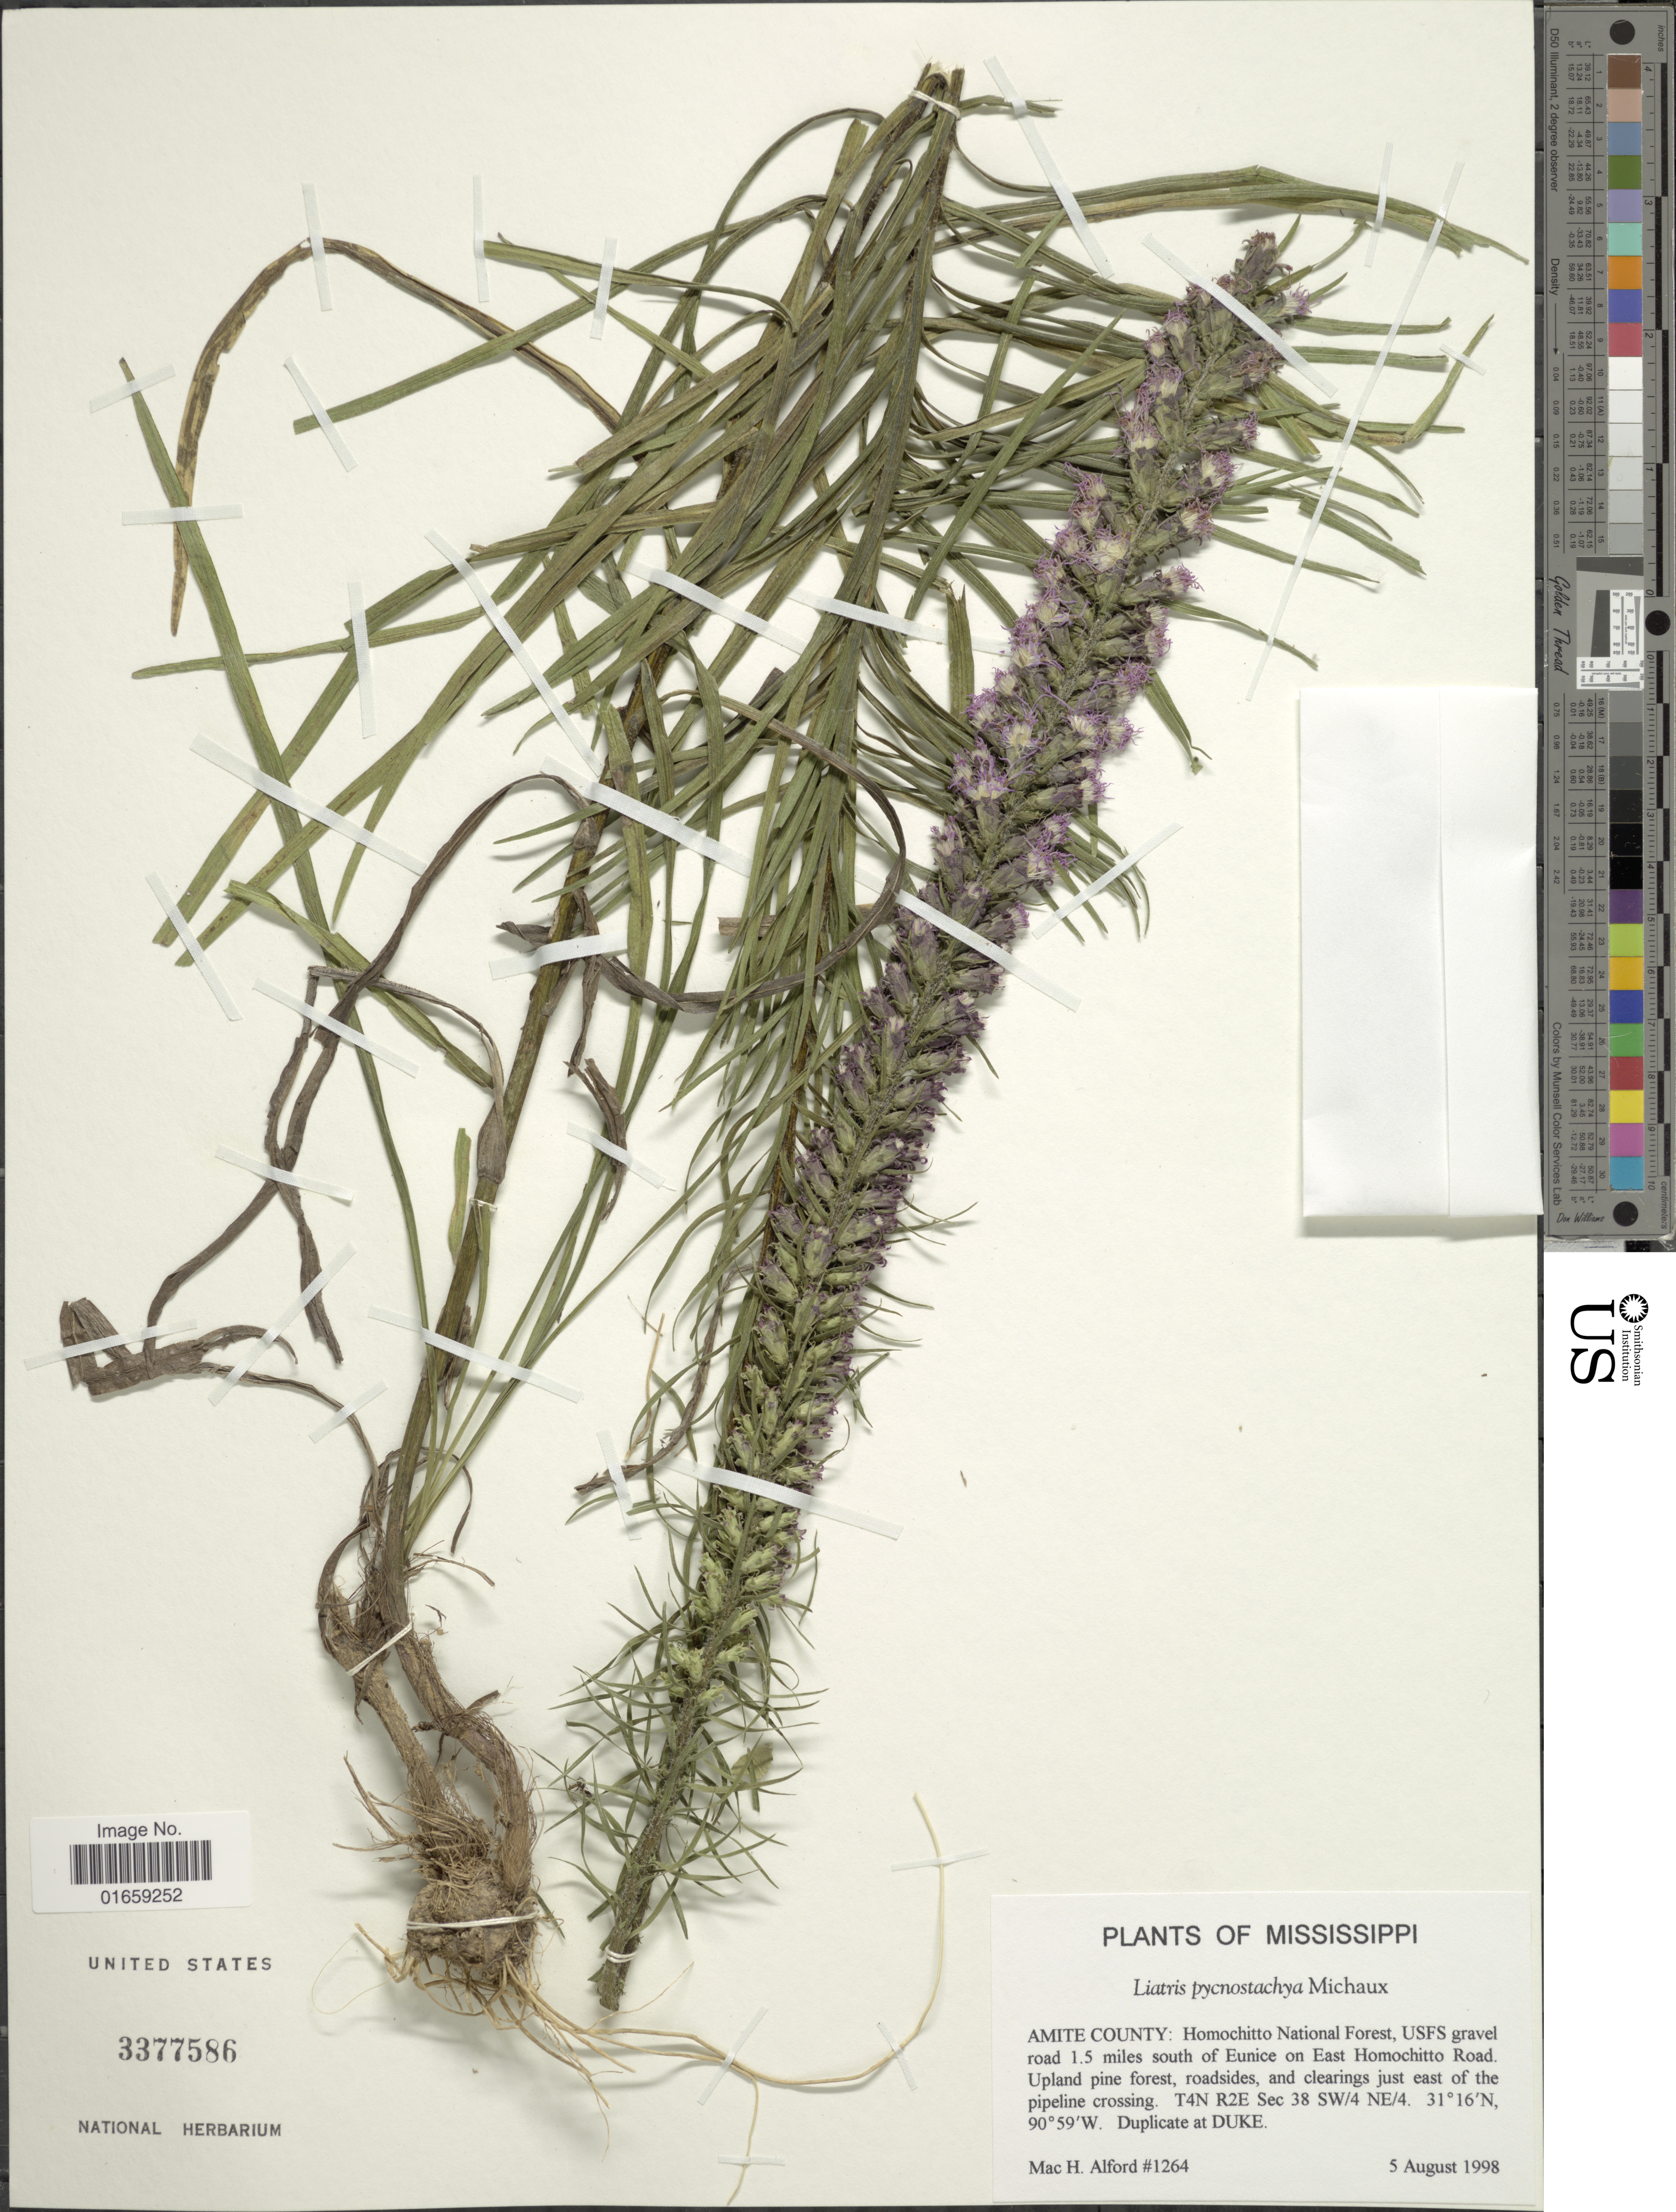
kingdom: Plantae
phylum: Tracheophyta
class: Magnoliopsida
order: Asterales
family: Asteraceae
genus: Liatris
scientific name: Liatris pycnostachya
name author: Michx.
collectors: M. H. Alford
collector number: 1264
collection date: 1998-08-05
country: United States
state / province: Mississippi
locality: Amite County: Homochitto National Forestm USFS gracel road 1.5 miles south of Eunice on East Homochitto Road, T4N R2E sec 38 SW/4 NE/4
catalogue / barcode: US 3377586